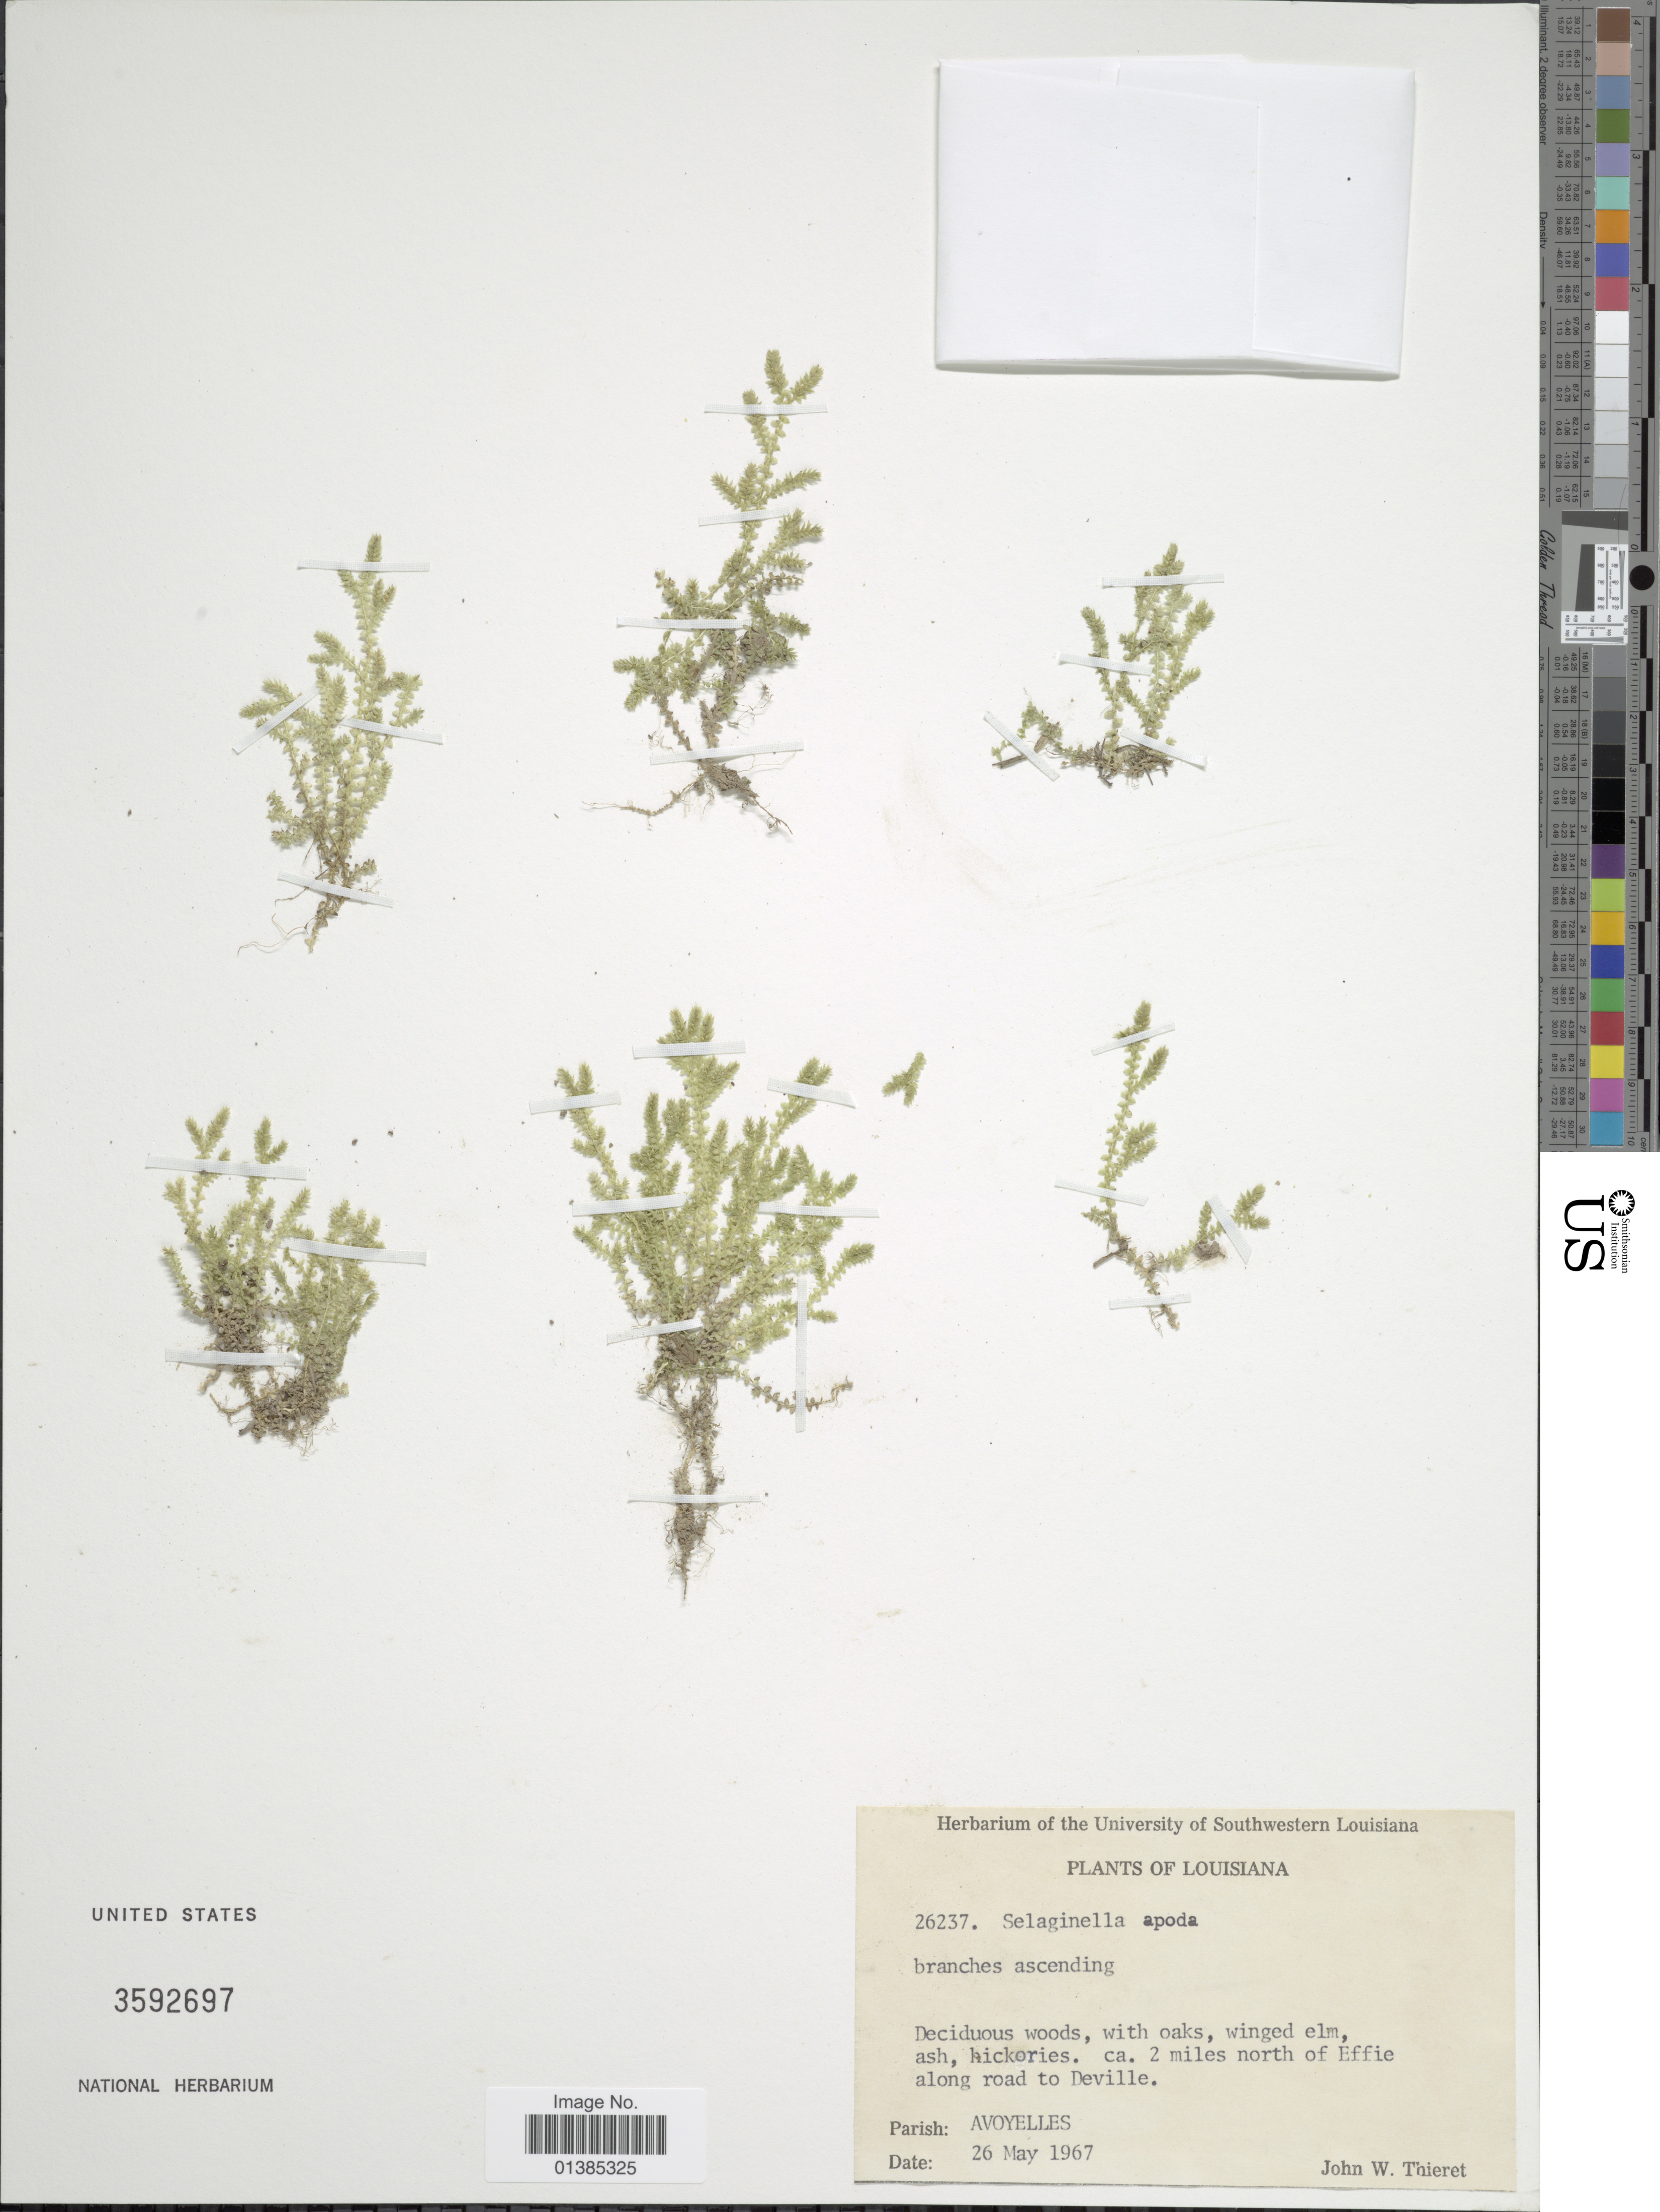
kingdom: Plantae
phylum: Tracheophyta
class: Lycopodiopsida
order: Selaginellales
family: Selaginellaceae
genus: Selaginella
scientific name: Selaginella apus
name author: Spring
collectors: J. W. Thieret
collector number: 26237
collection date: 1967-05-26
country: United States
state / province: Louisiana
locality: Ca. 2 miles north of Effie along road to Deville. Parish: Avoyelles.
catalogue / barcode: US 3592697